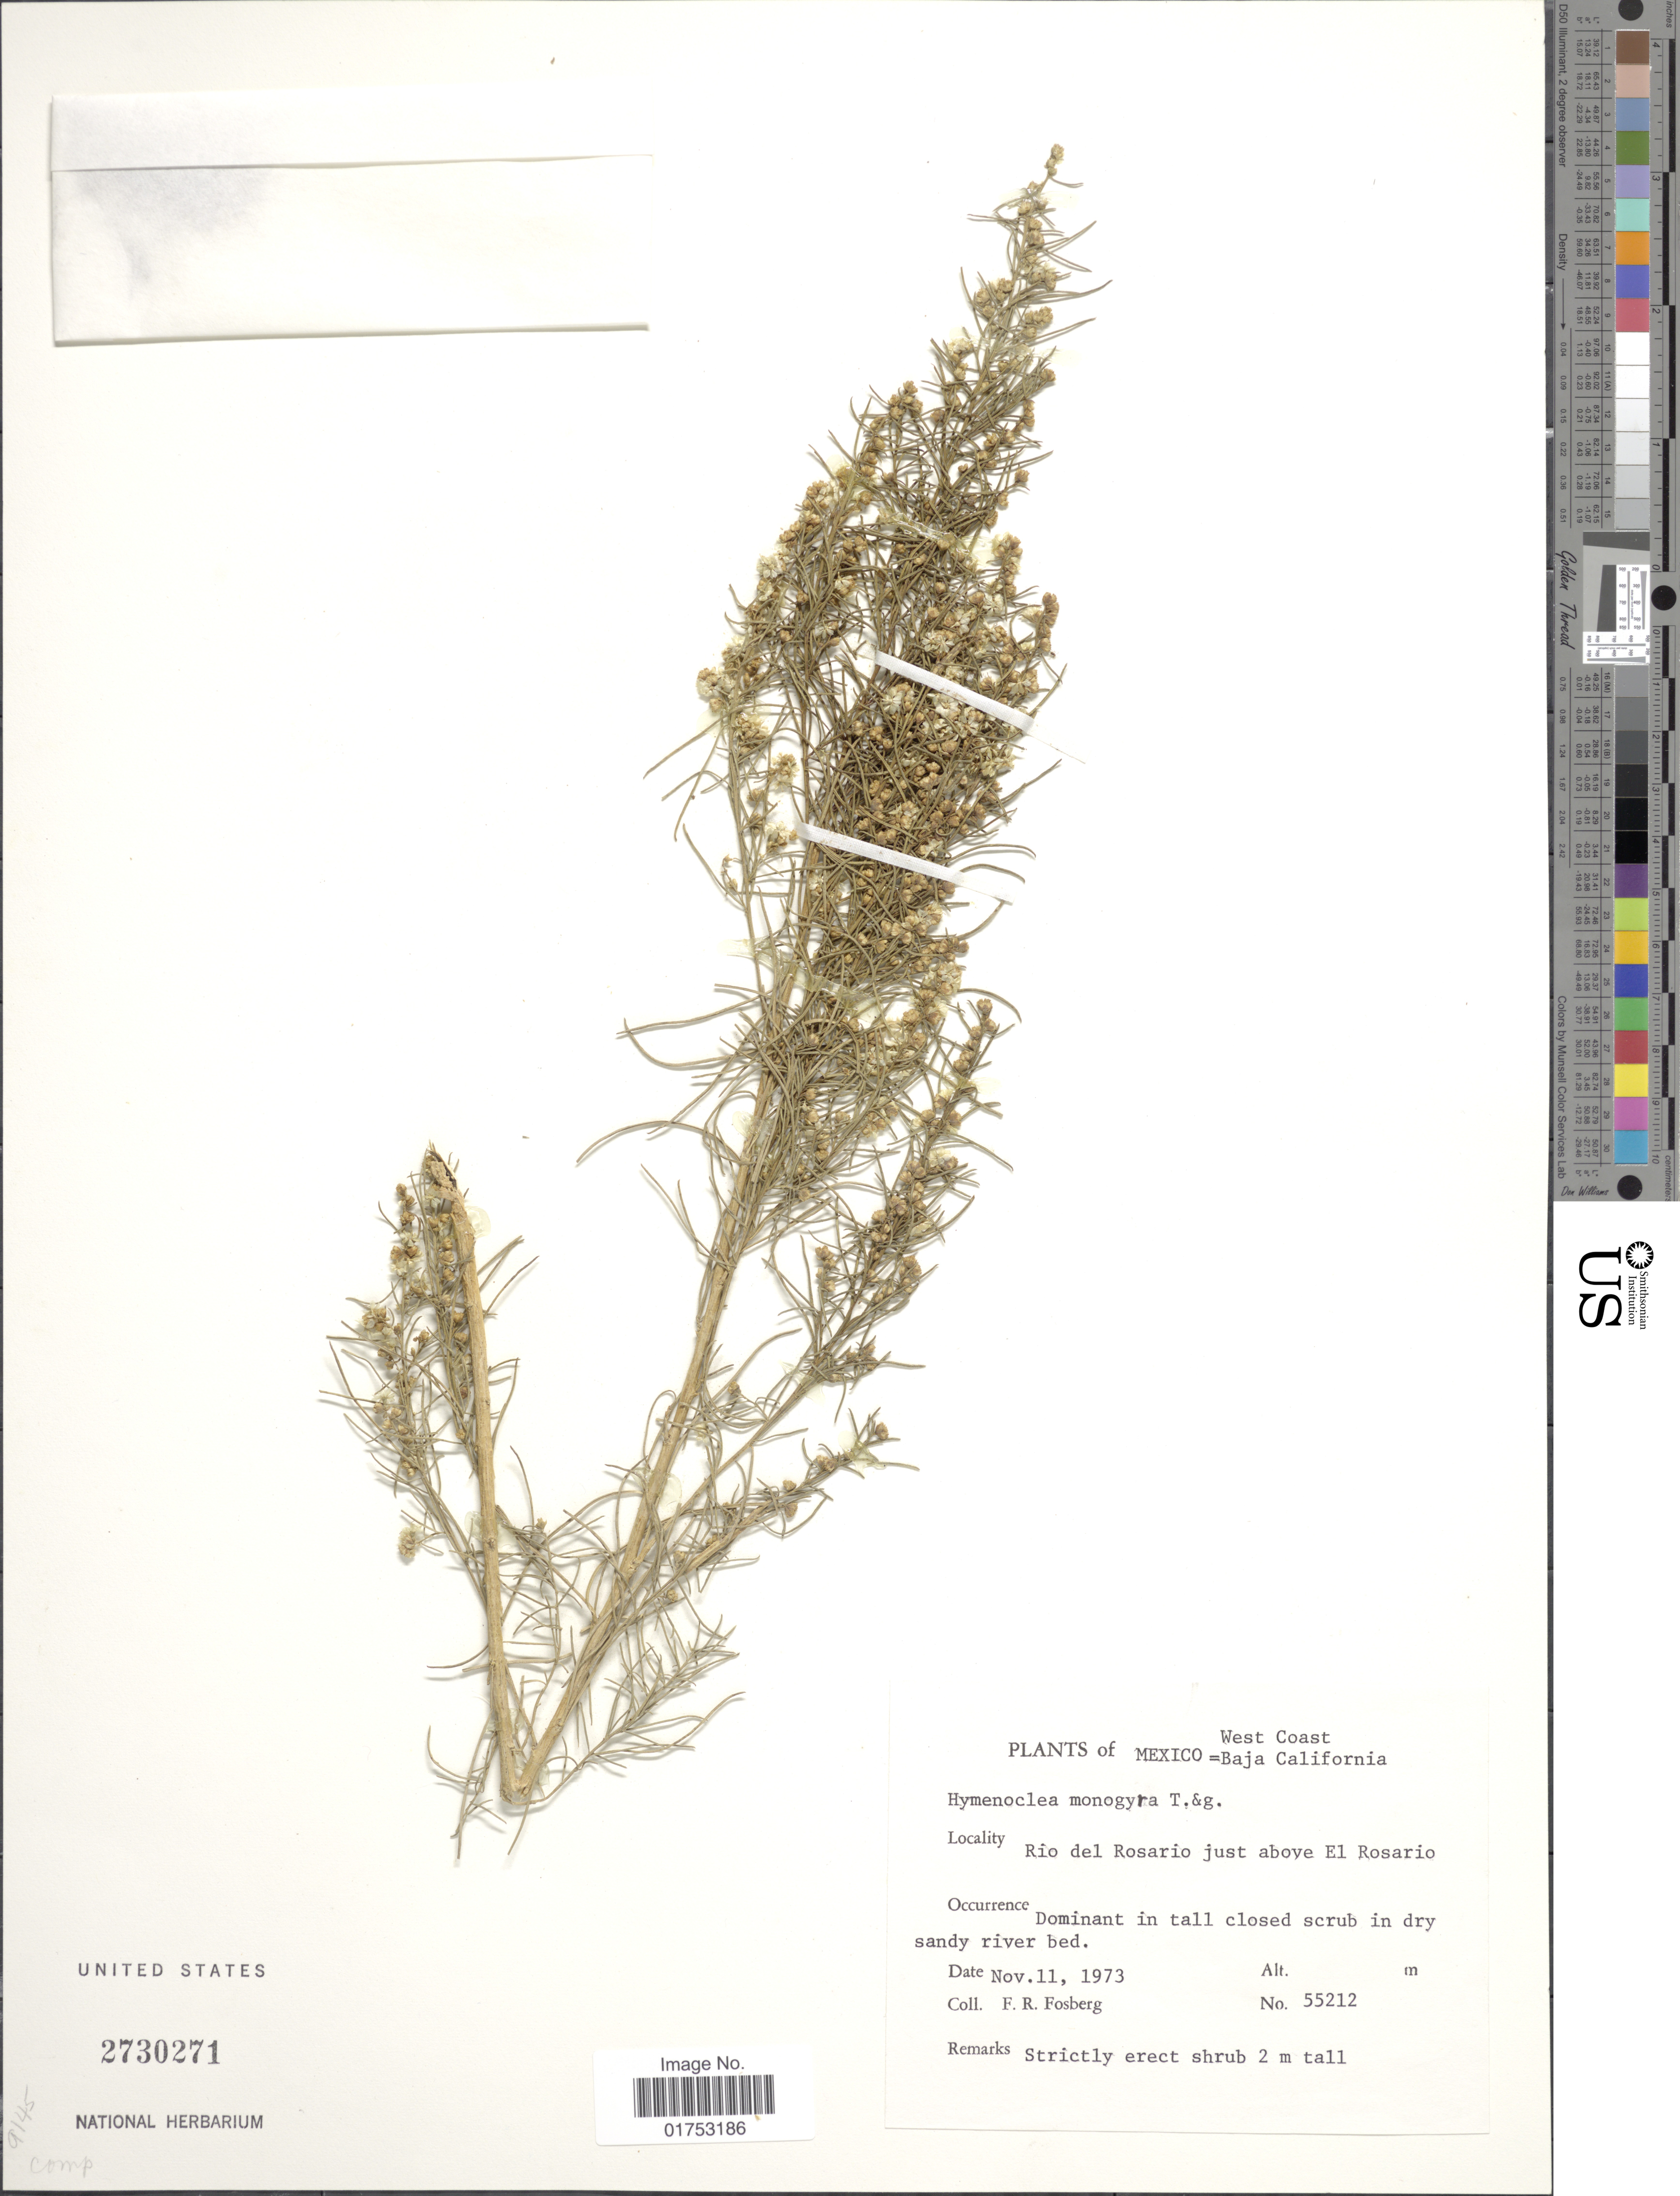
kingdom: Plantae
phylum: Tracheophyta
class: Magnoliopsida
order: Asterales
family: Asteraceae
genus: Hymenoclea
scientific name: Hymenoclea monogyra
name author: Torr. & A. Gray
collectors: F. R. Fosberg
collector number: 55212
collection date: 1973-11-11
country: Mexico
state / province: Baja California Norte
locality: West Coast, Rio del Rosario just above El Rosario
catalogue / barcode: US 2730271